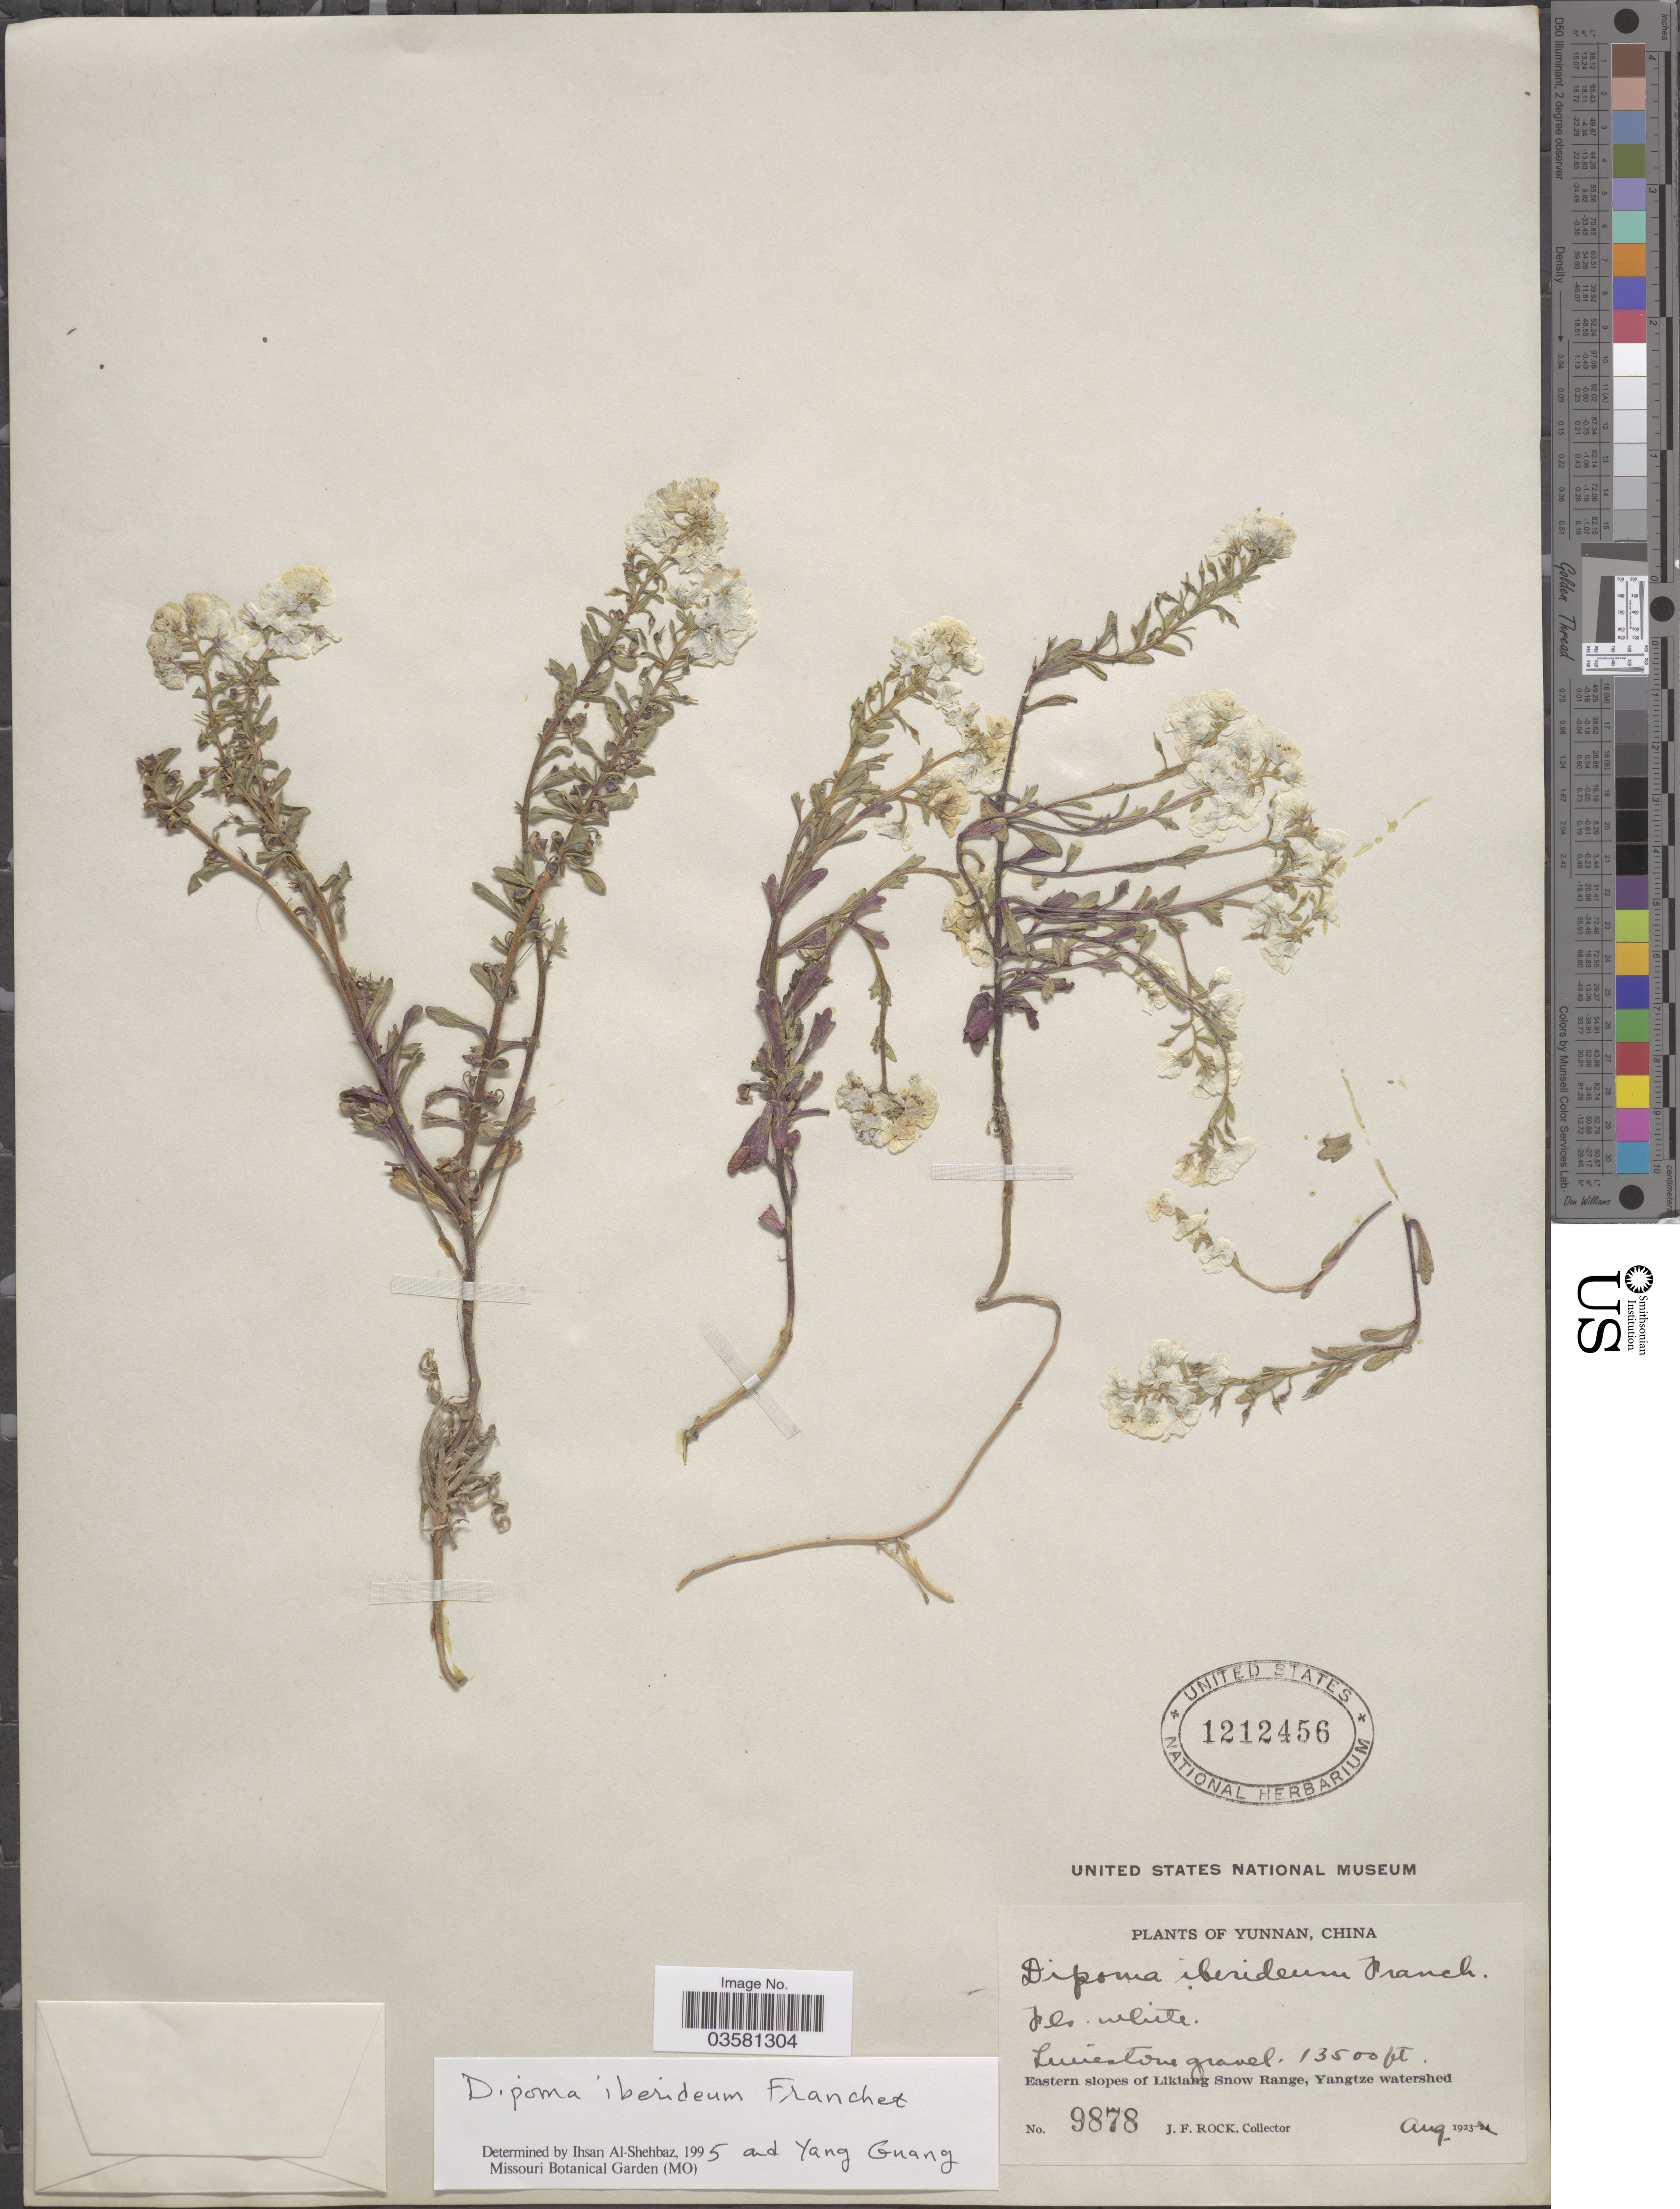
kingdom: Plantae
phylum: Tracheophyta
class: Magnoliopsida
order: Brassicales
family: Brassicaceae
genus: Dipoma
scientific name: Dipoma iberideum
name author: Franch.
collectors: J. Rock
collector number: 9878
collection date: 1923-08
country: China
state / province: Yunnan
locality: Eastern slopes of Likiang Snow Range, Yangtze watershed.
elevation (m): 4115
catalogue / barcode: US 1212456